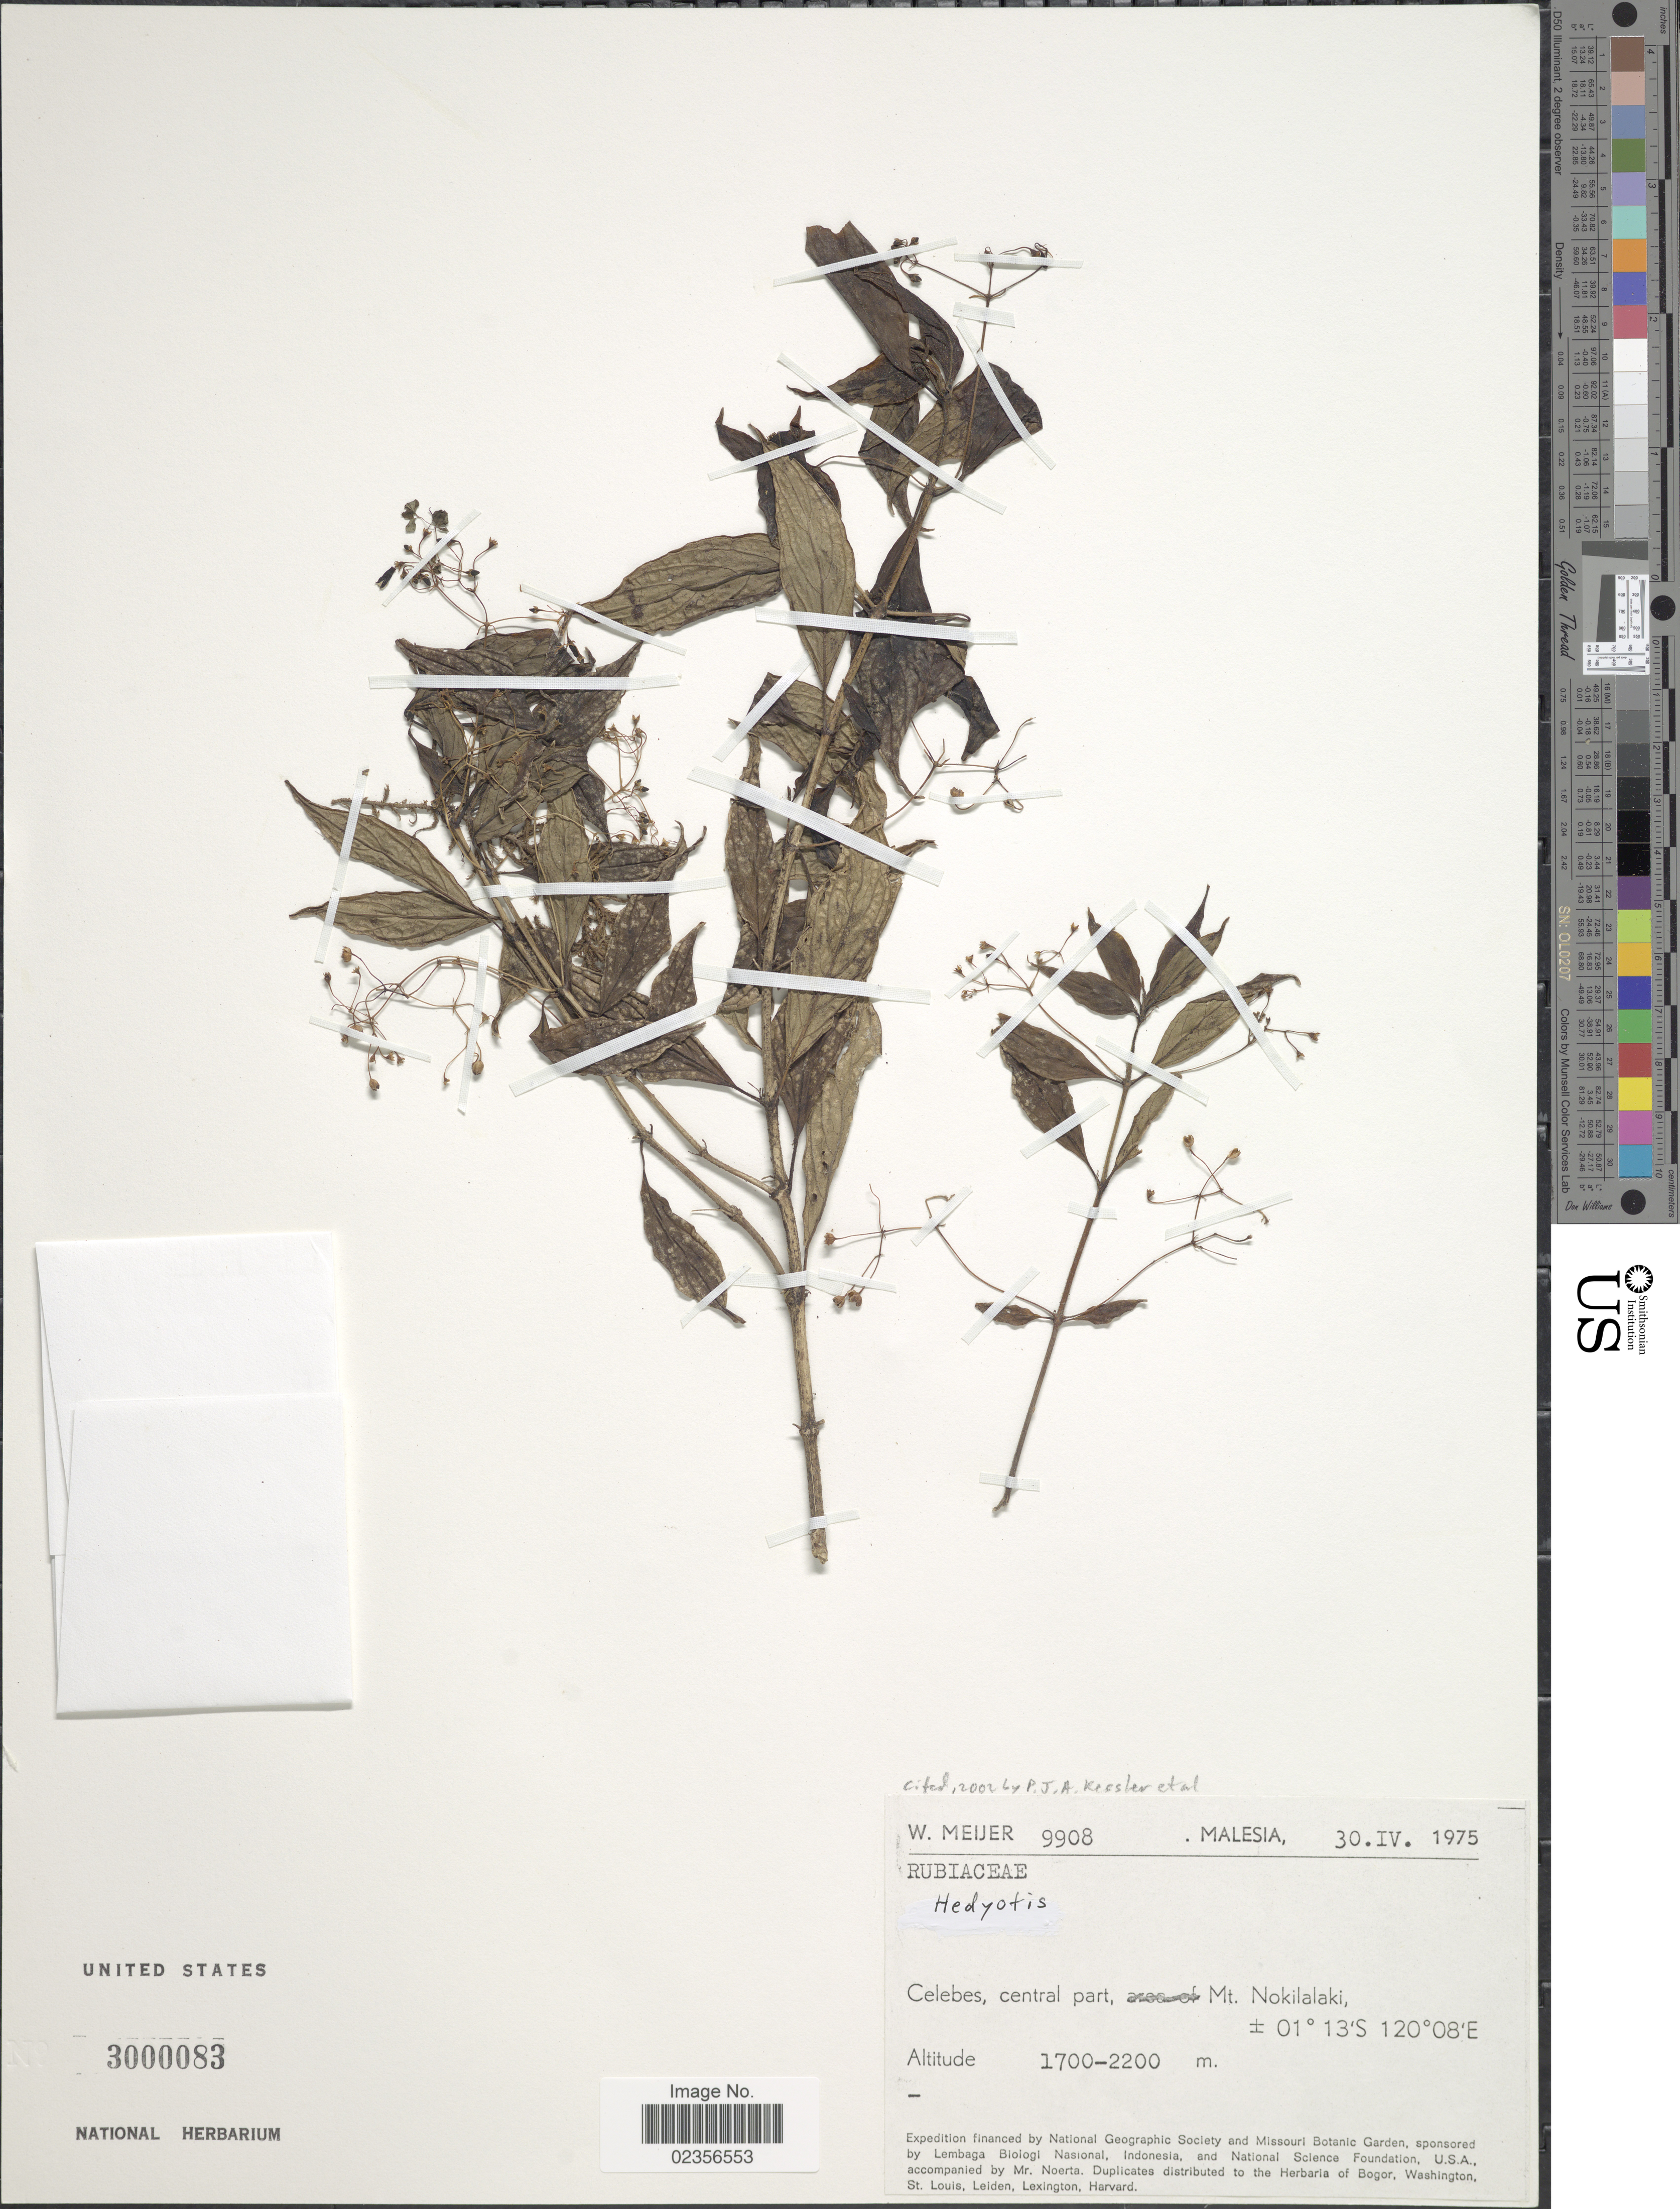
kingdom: Plantae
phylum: Tracheophyta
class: Magnoliopsida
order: Gentianales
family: Rubiaceae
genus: Hedyotis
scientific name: Hedyotis sp.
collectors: W. Meijer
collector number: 9908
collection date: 1975-04-30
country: Indonesia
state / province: Sulawesi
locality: Malesia, Celebes, central part, Mt. Nokilalaki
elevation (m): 1700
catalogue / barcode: US 3000083